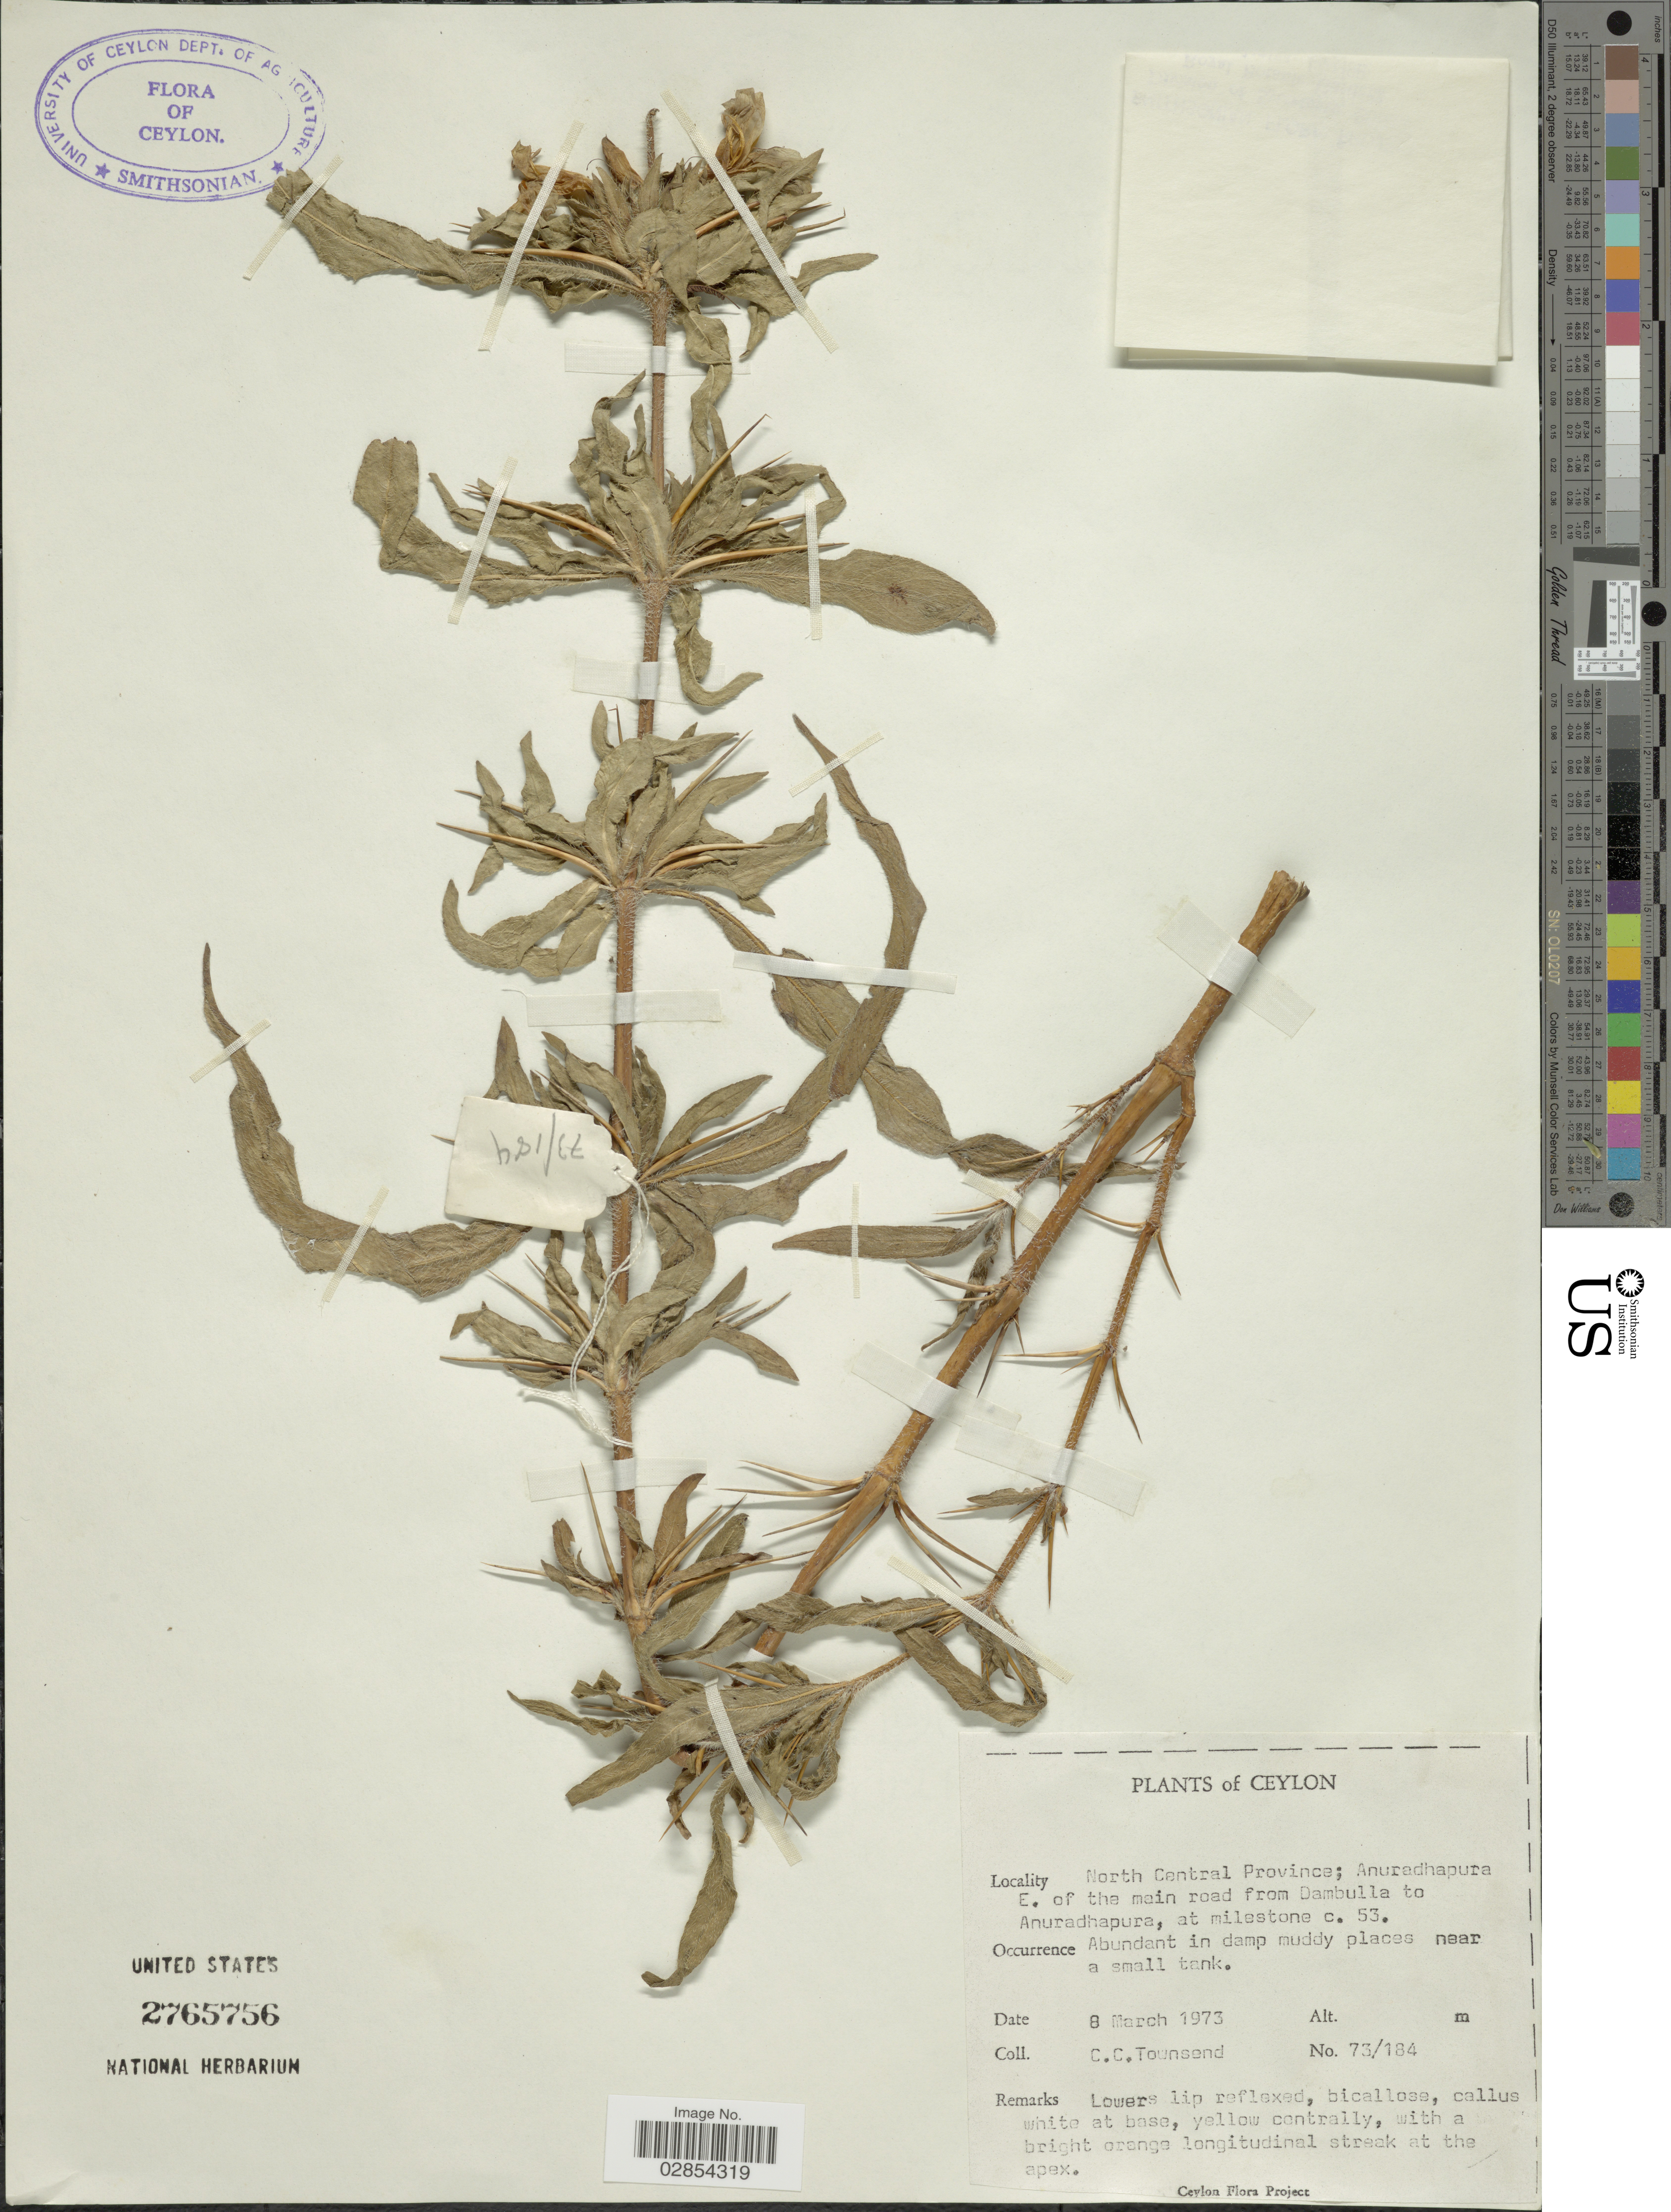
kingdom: Plantae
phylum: Tracheophyta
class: Magnoliopsida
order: Lamiales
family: Acanthaceae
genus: Asteracantha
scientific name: Asteracantha auriculata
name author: Nees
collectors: C. C. Townsend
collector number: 73/184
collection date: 1973-03-08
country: Sri Lanka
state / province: North Central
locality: Ceylon. Anuradhapura E. of the main road from Dambulla to Anuradhapura, at milestone c. 53.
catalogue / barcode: US 2765756